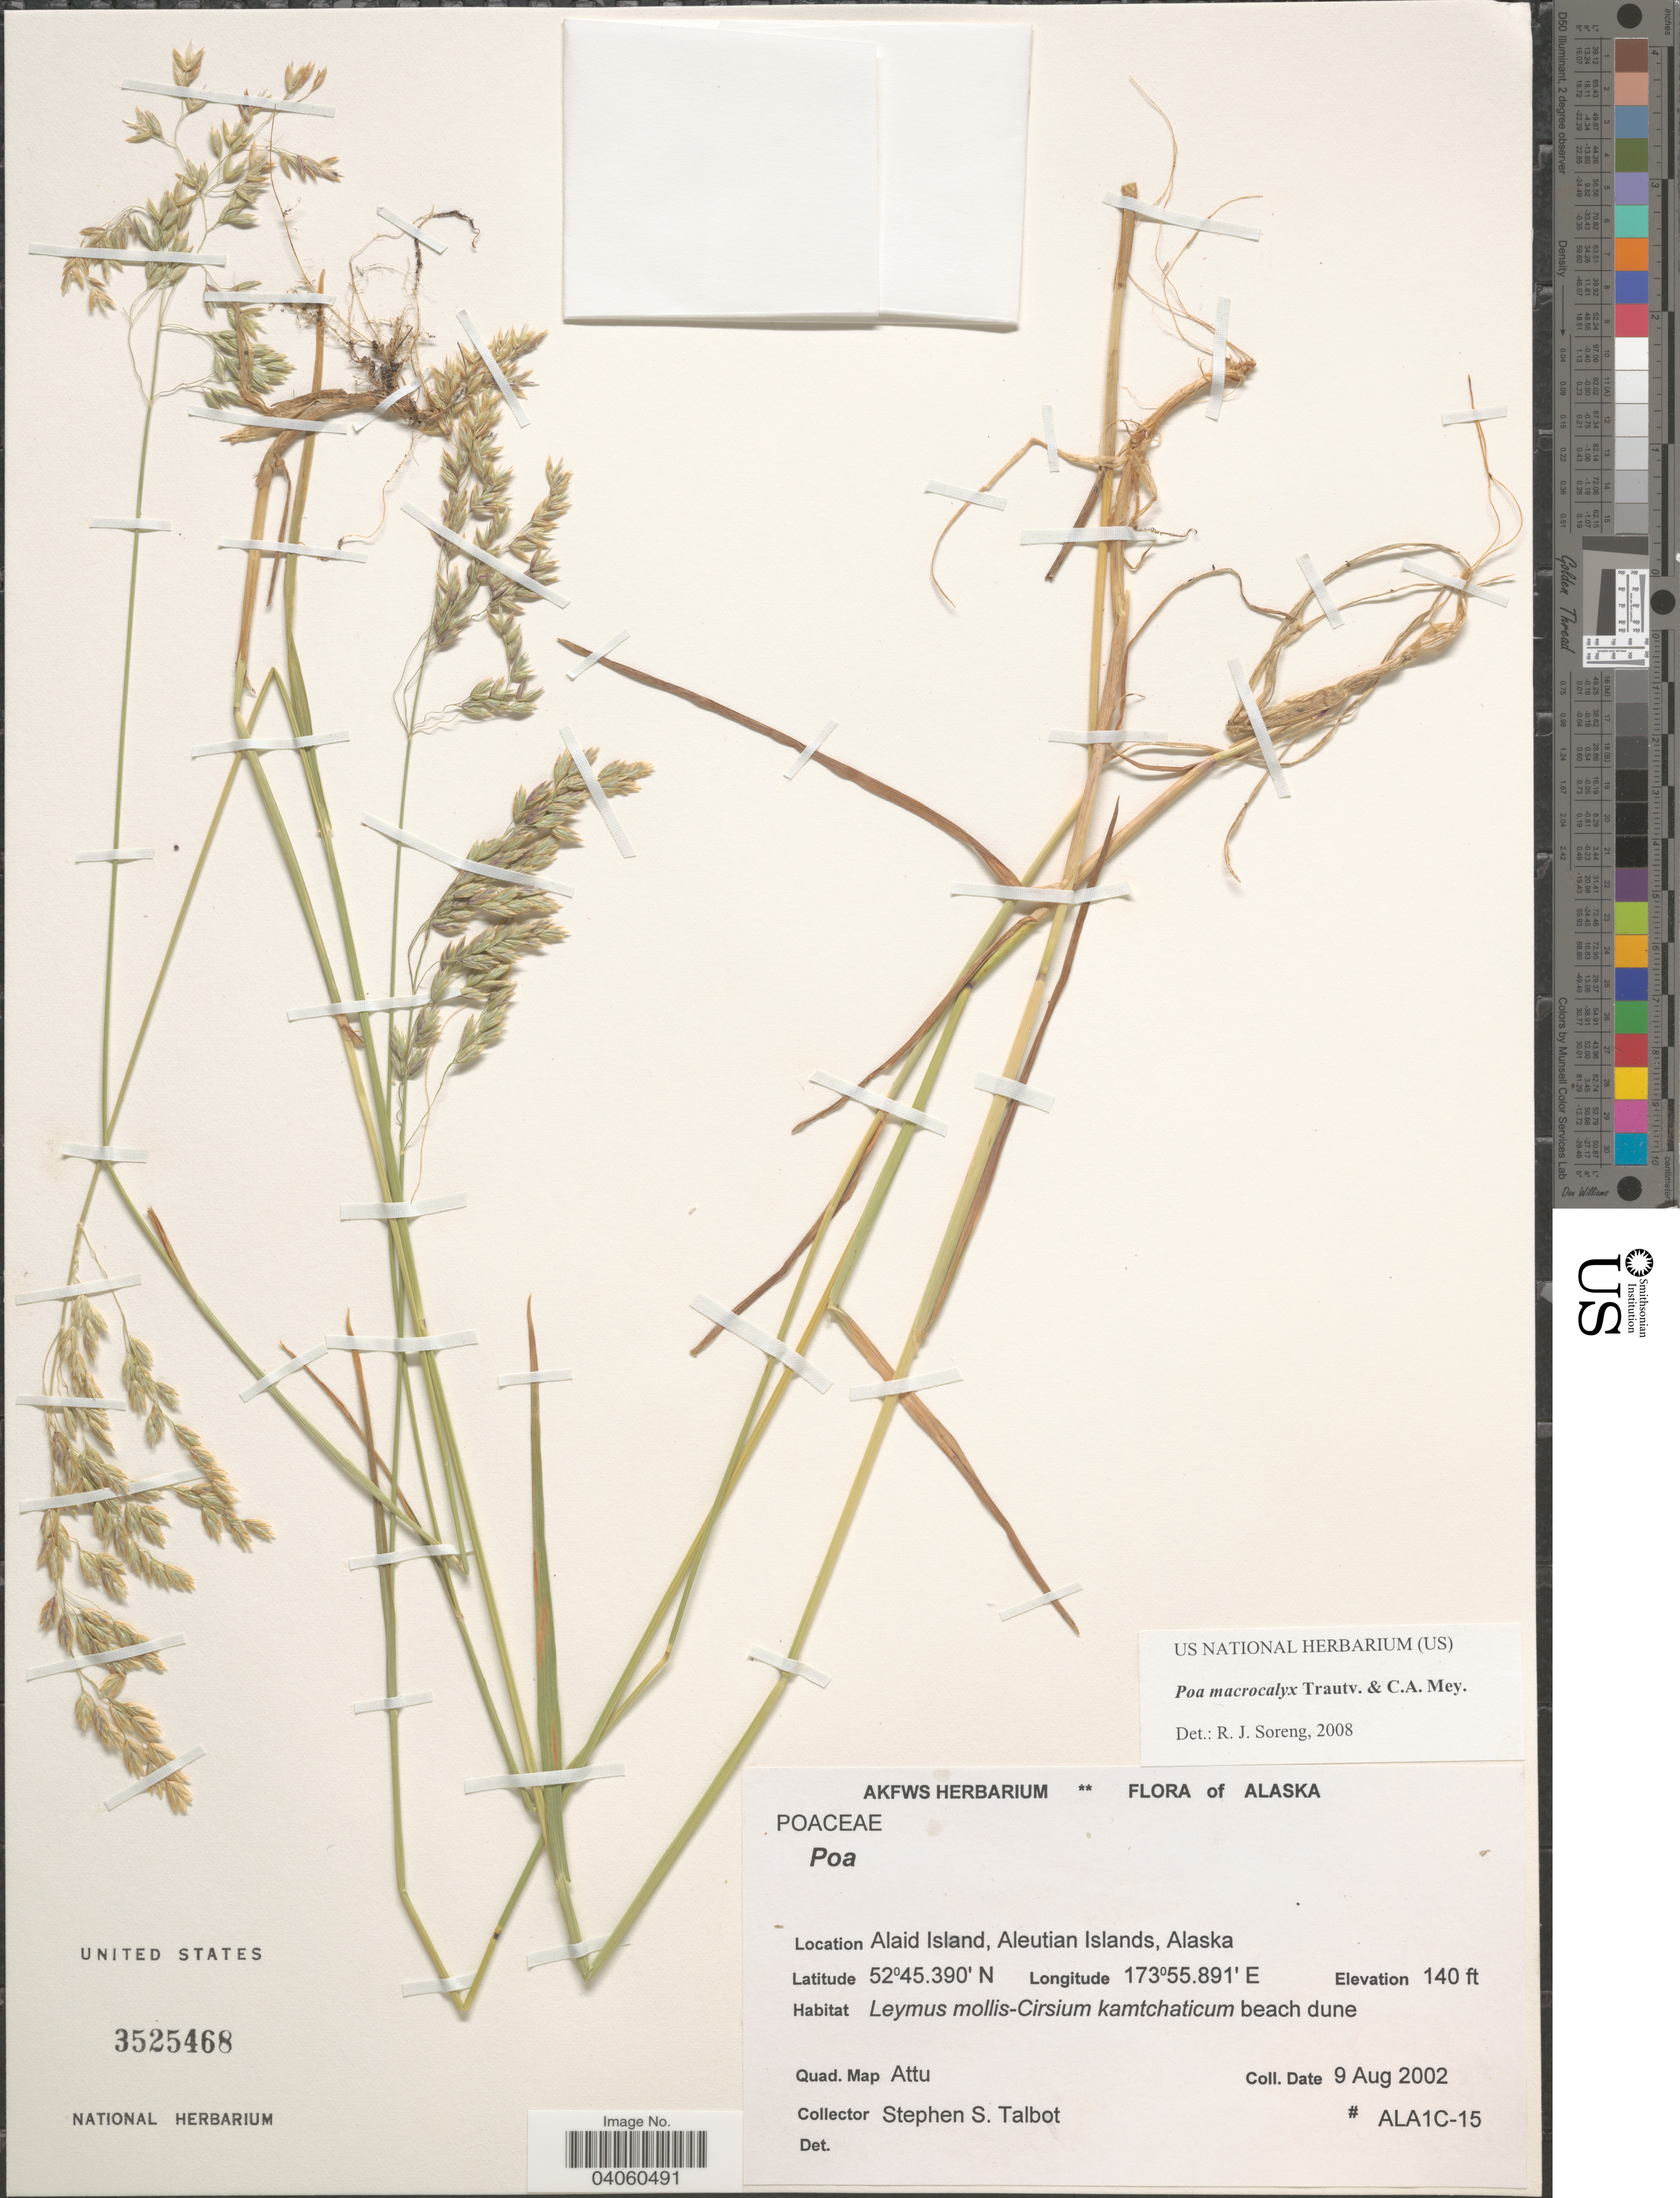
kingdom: Plantae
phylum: Tracheophyta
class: Liliopsida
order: Poales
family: Poaceae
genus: Poa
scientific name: Poa macrocalyx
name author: Trautv. & C.A. Mey.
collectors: S. S. Talbot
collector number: ALA1C-15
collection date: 2002-08-09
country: United States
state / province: Alaska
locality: Alaid Island,, Aleutian Islands. Quad. Map Attu.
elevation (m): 43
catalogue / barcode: US 3525468